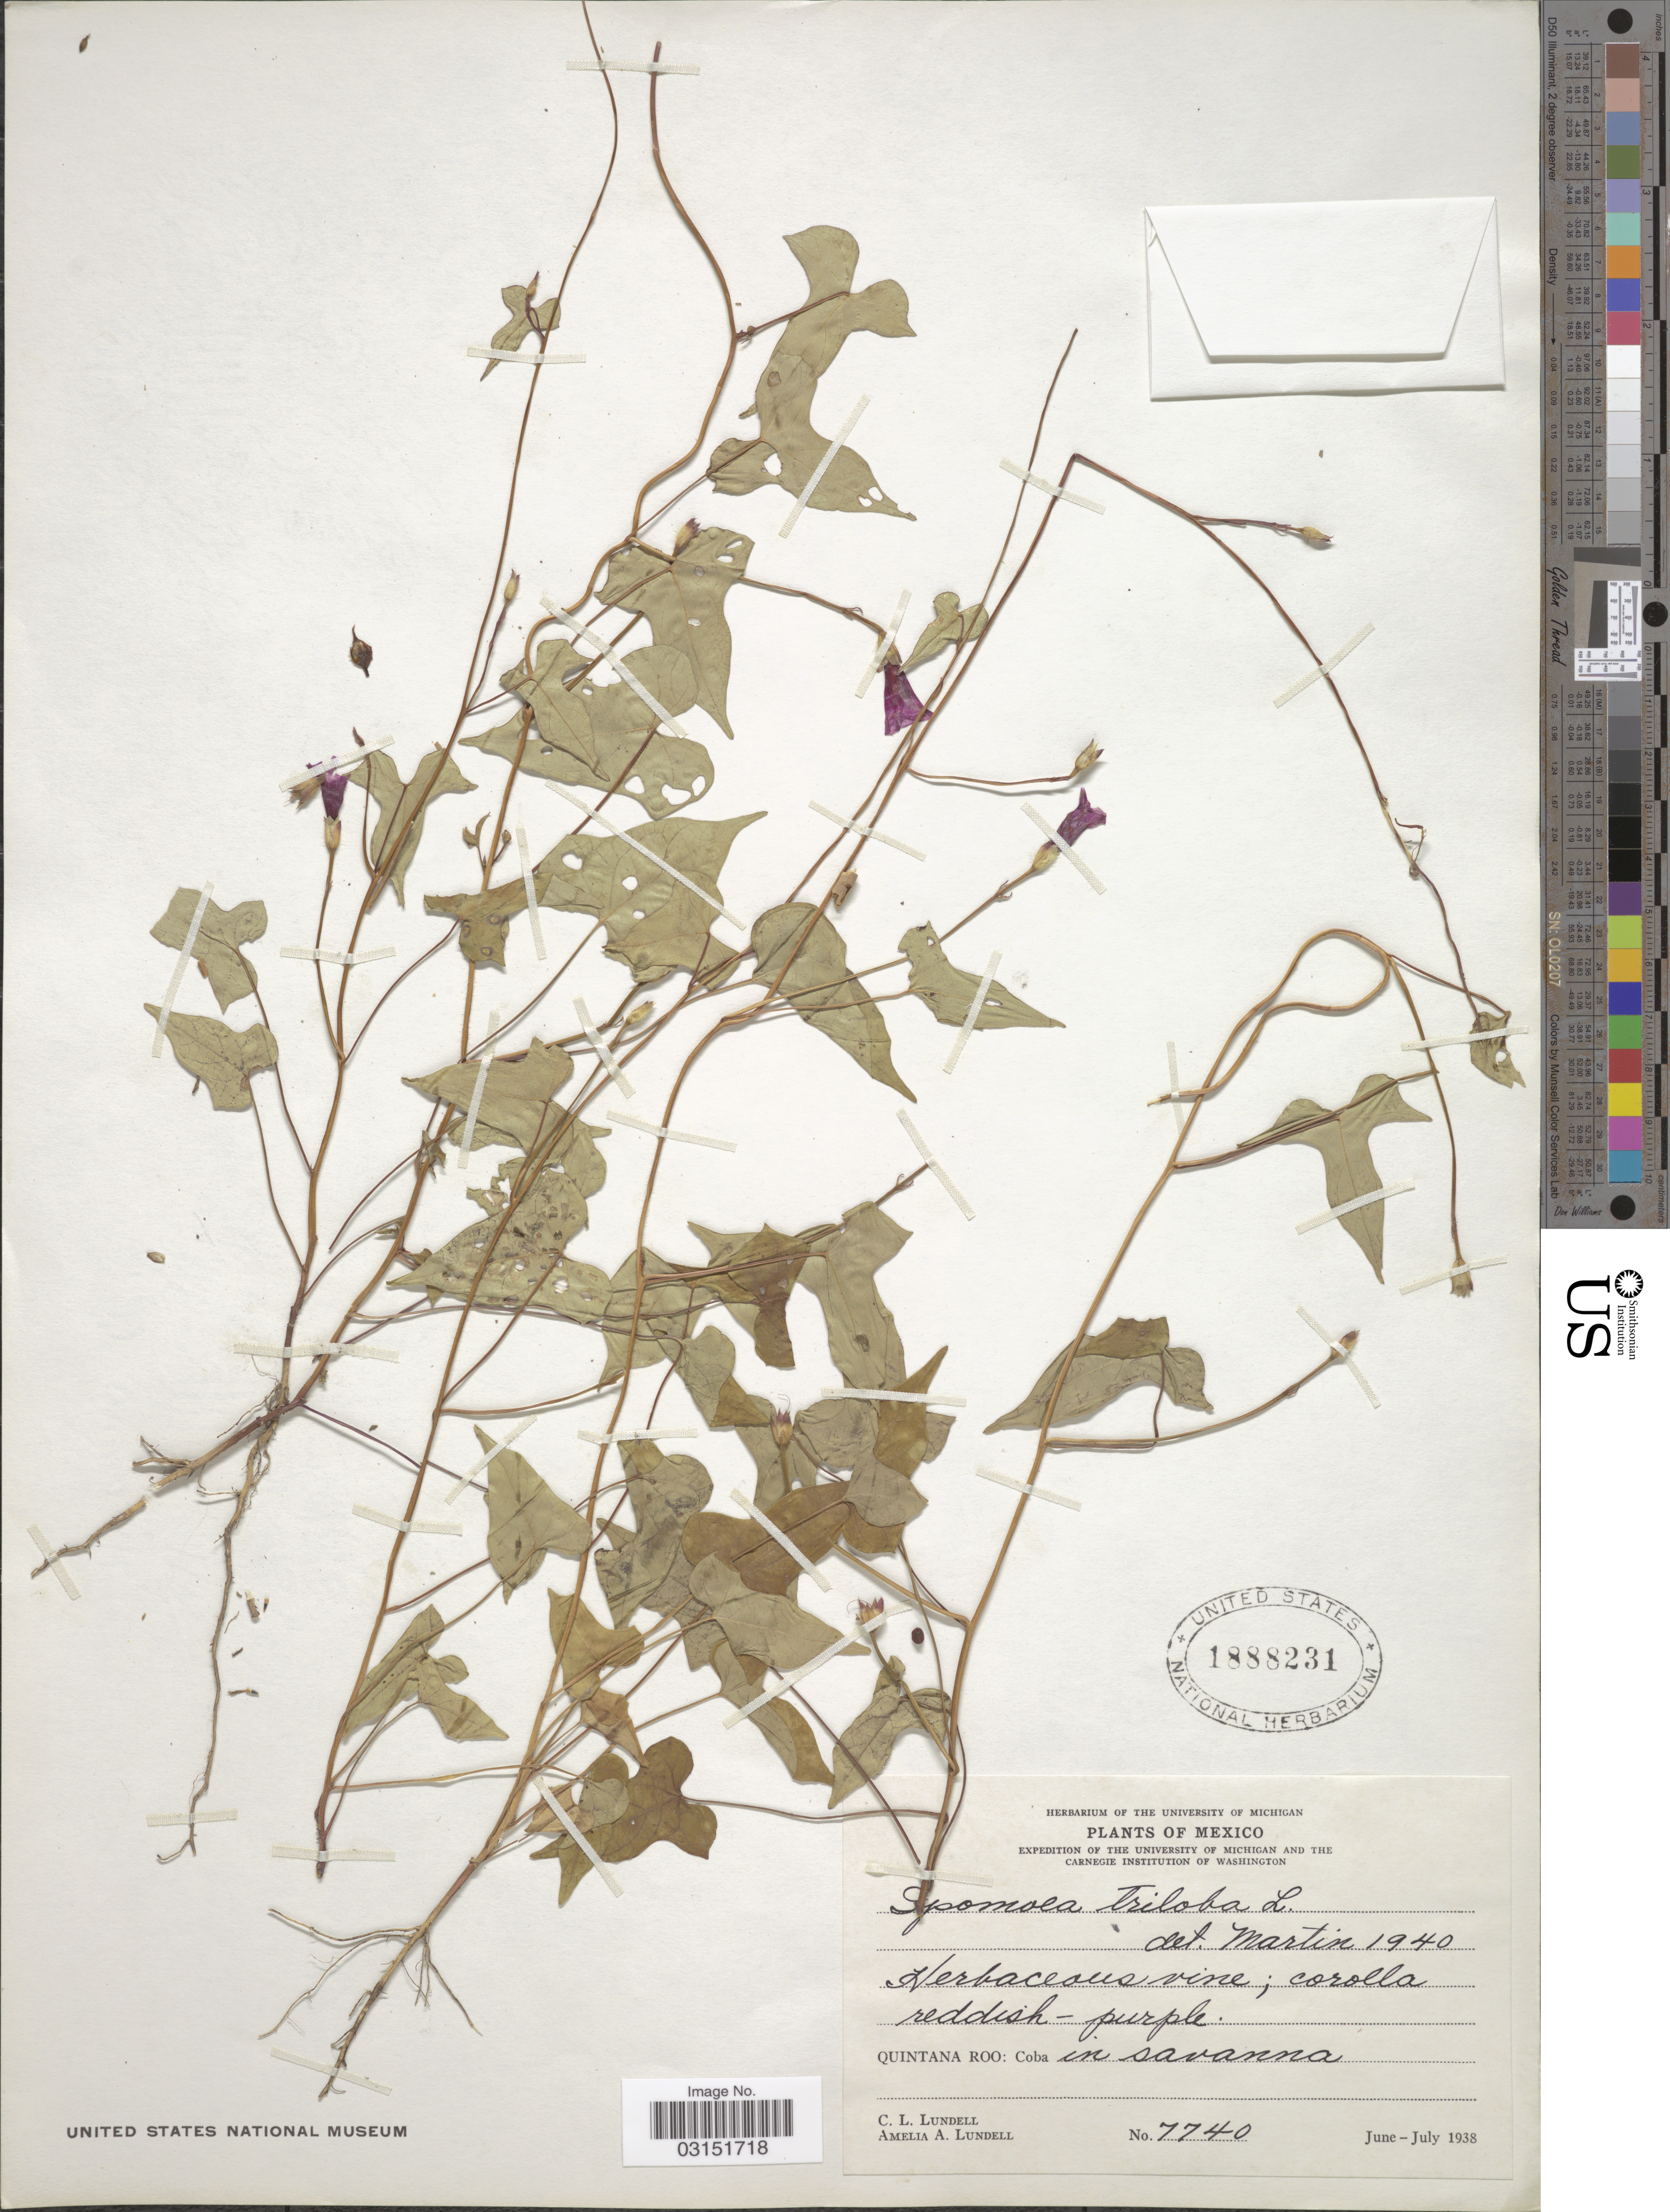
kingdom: Plantae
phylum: Tracheophyta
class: Magnoliopsida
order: Solanales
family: Convolvulaceae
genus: Ipomoea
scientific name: Ipomoea triloba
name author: L.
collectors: C. L. Lundell & A. A. Lundell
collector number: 7740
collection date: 1938-06/1938-07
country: Mexico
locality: Quintana Roo: Coba in savanna.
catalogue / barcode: US 1888231